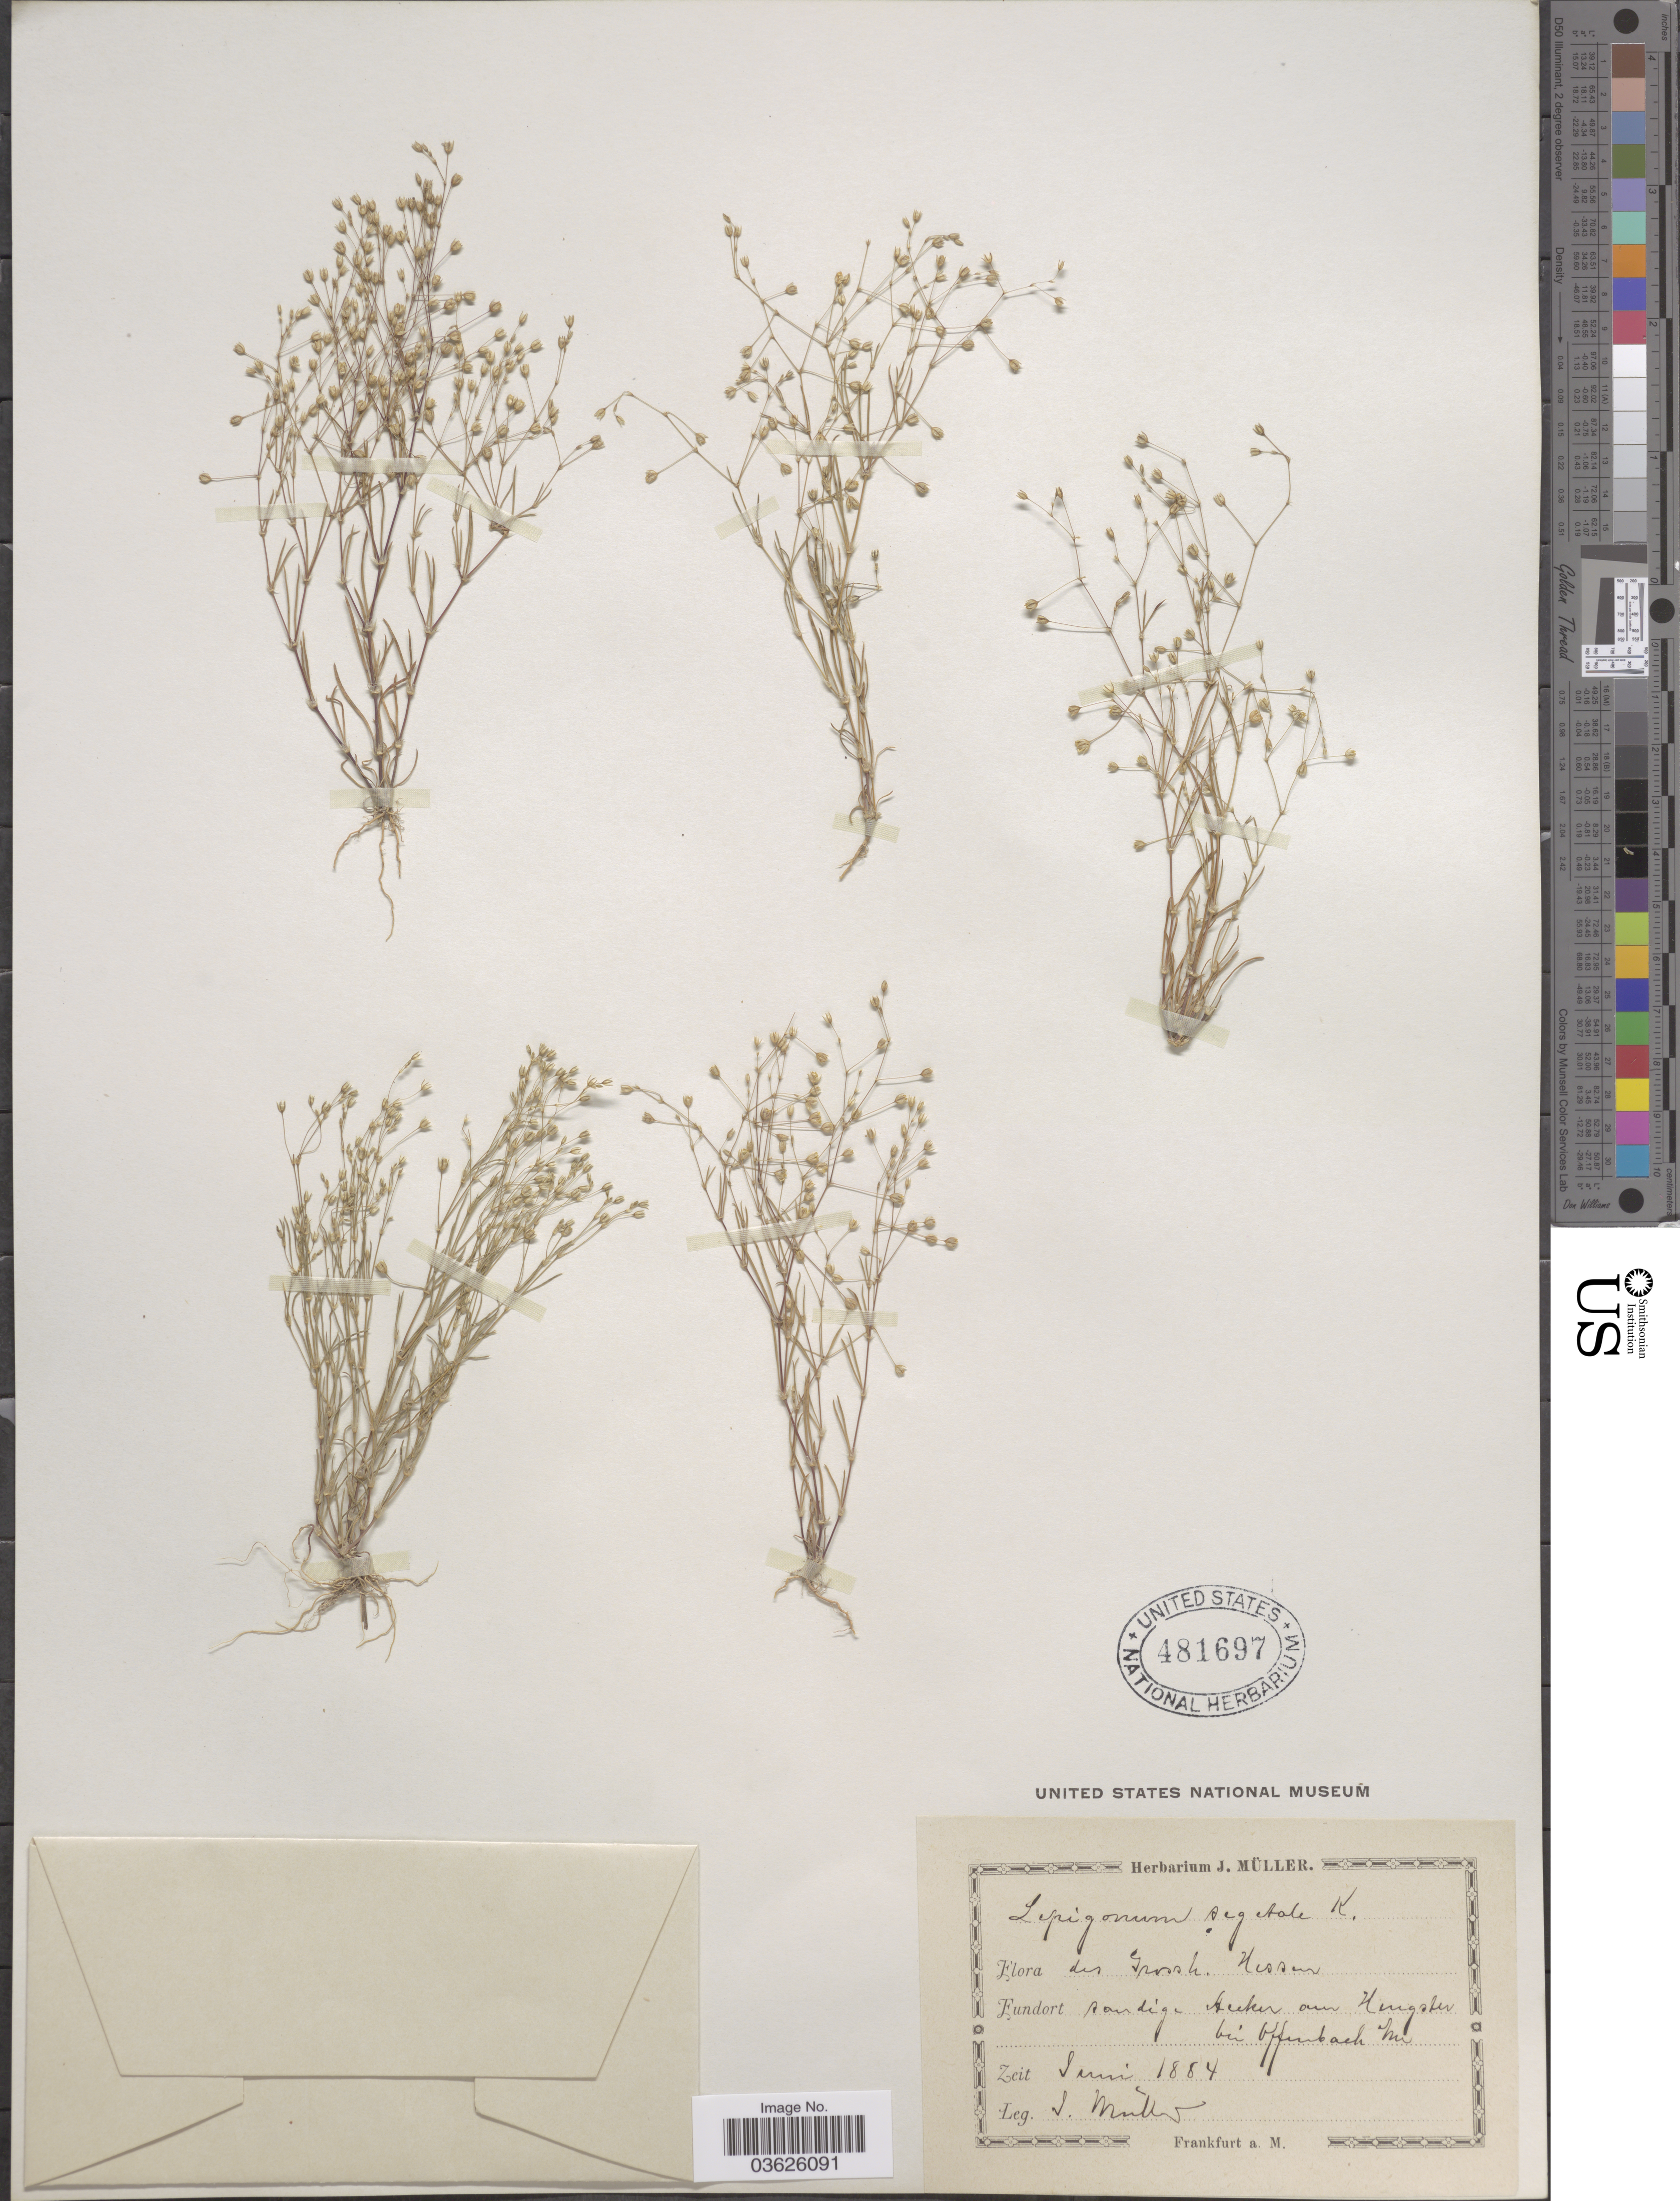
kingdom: Plantae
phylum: Tracheophyta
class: Magnoliopsida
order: Caryophyllales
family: Caryophyllaceae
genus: Tissa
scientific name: Tissa segetalis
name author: (L.) Warb.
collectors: J. Müller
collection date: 1884-06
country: Germany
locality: Des Grossh Hessen. Sandige Aecker [interpreted] am Hungster bei Offenbach a/M.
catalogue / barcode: US 481697